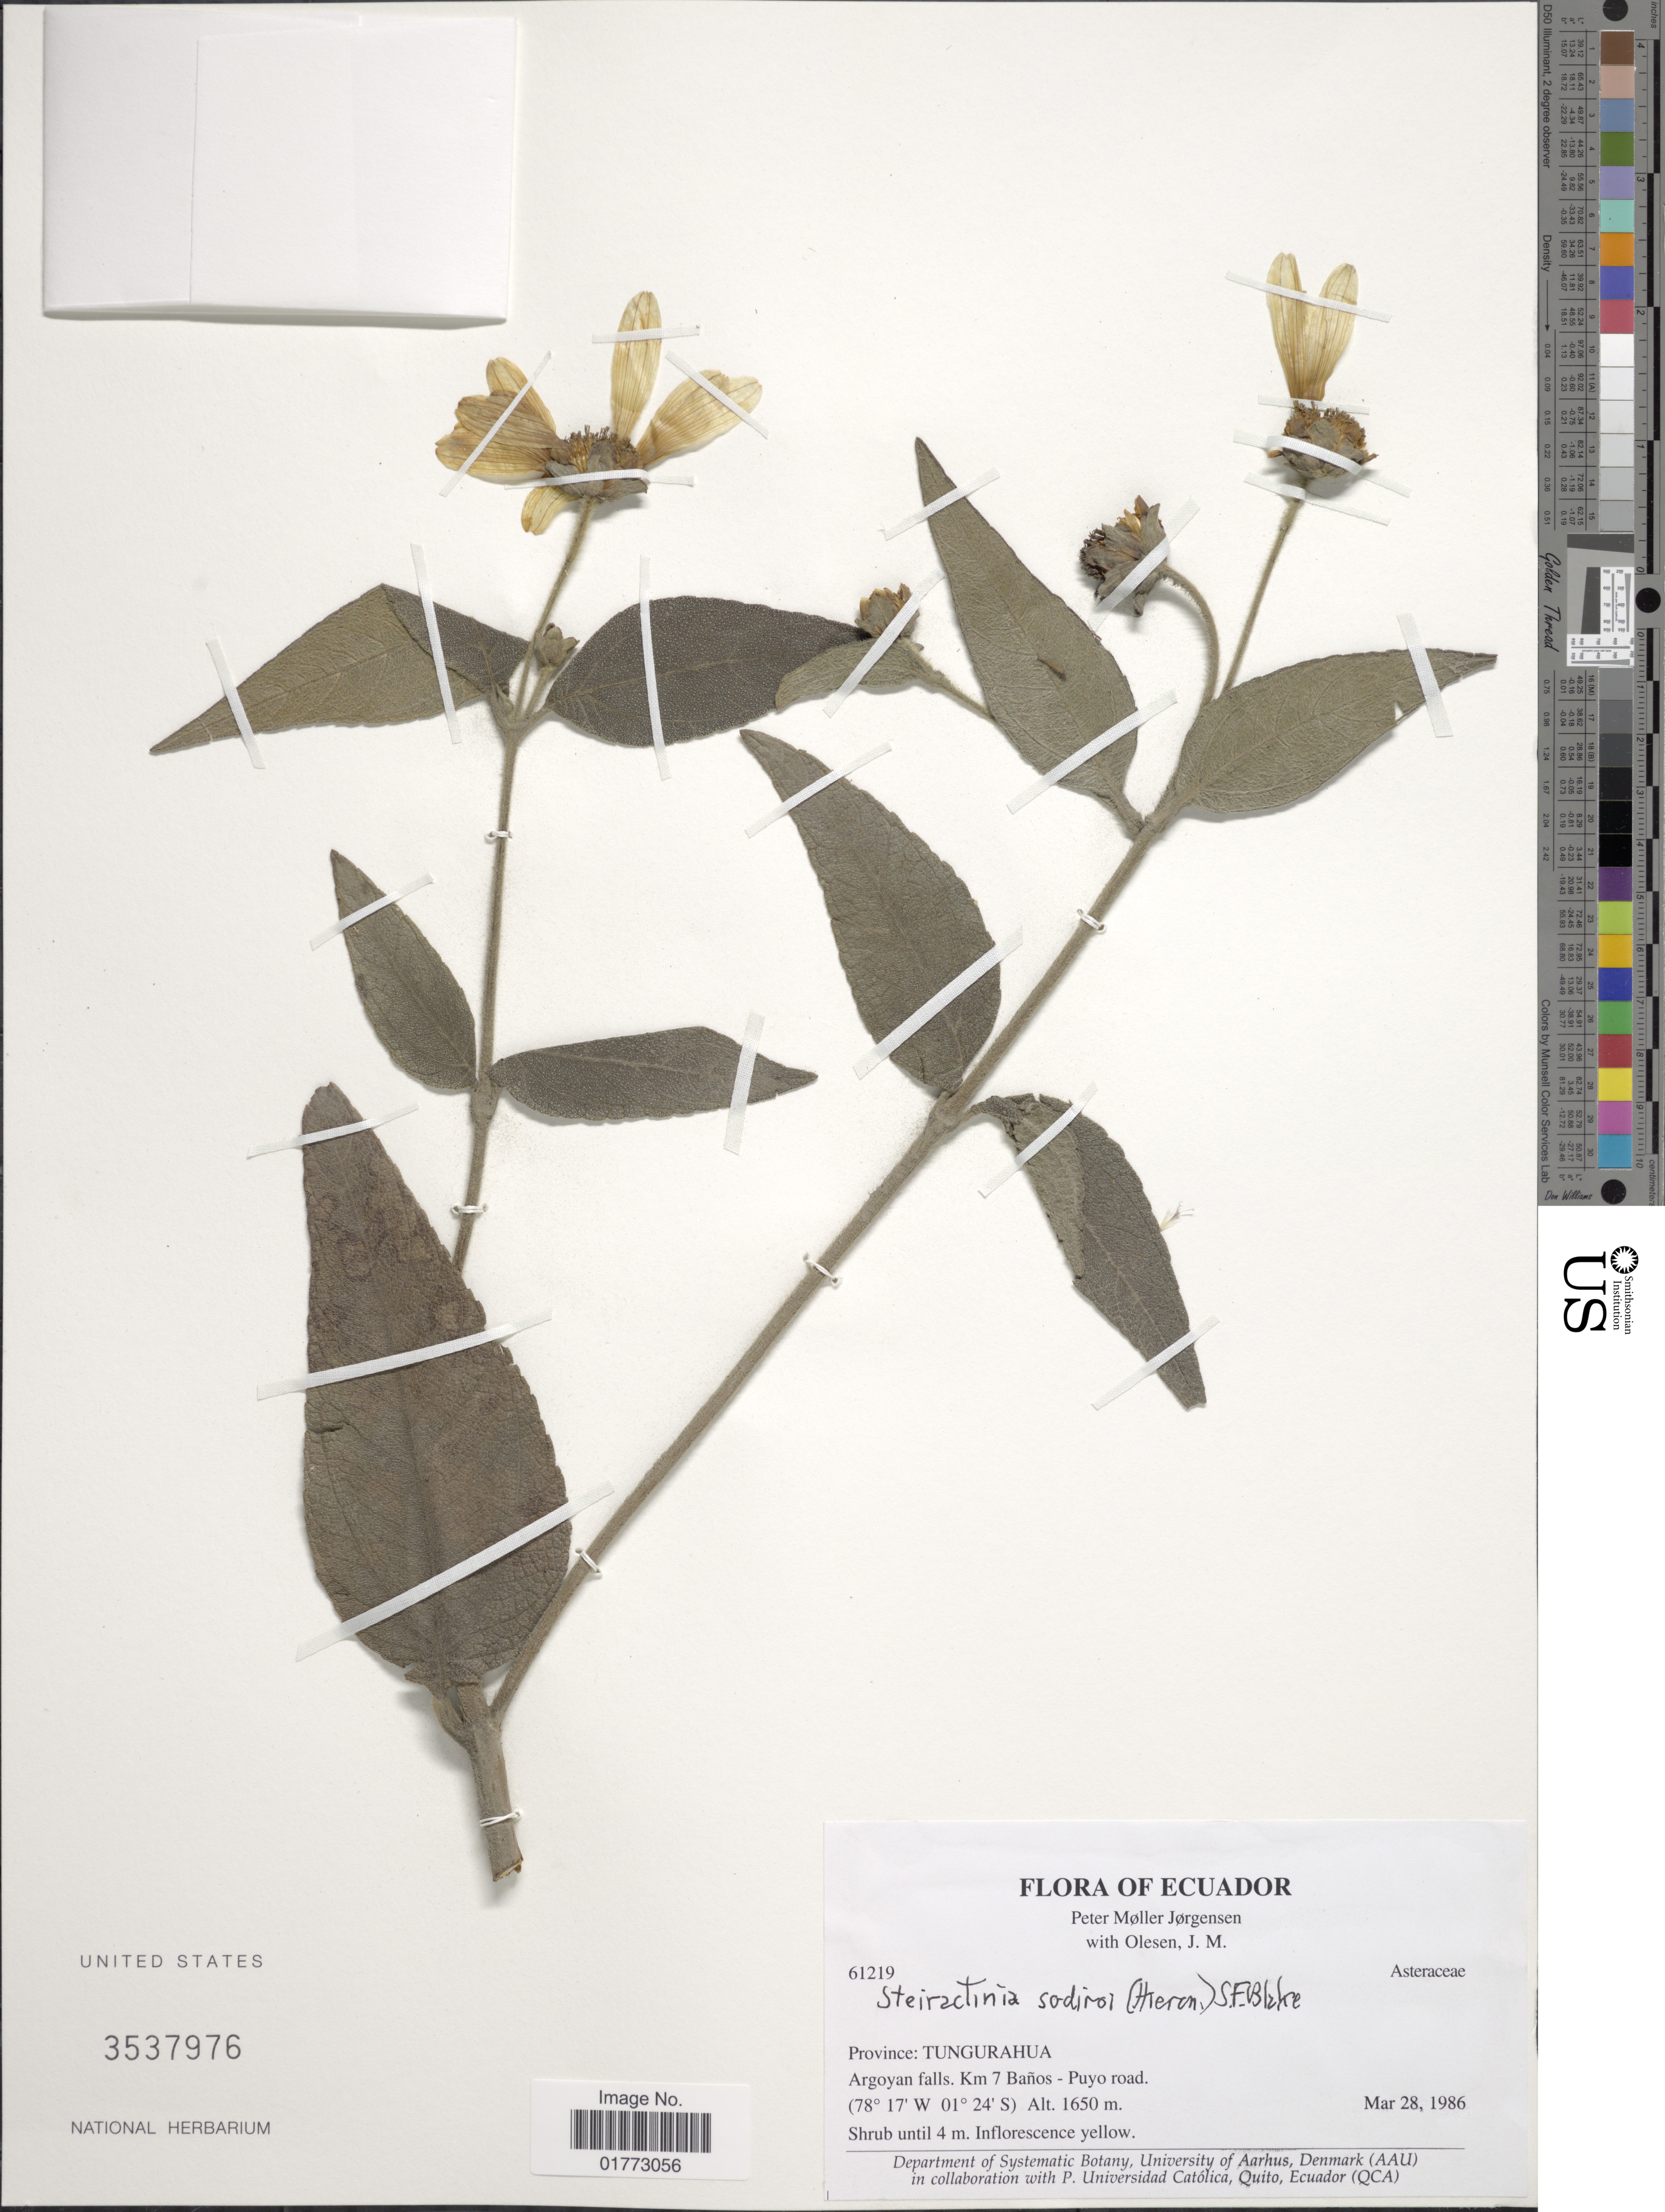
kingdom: Plantae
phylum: Tracheophyta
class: Magnoliopsida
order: Asterales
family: Asteraceae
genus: Steiractinia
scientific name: Steiractinia sodiroi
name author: (Hieron. ex Sodiro) S.F. Blake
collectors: P. M. Jørgensen & J. Olesen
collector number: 61219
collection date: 1986-03-28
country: Ecuador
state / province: Tungurahua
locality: Province: Tungurahua, Argoyan falls, Km 7 Banos - Puyo road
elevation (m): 1650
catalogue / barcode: US 3537976